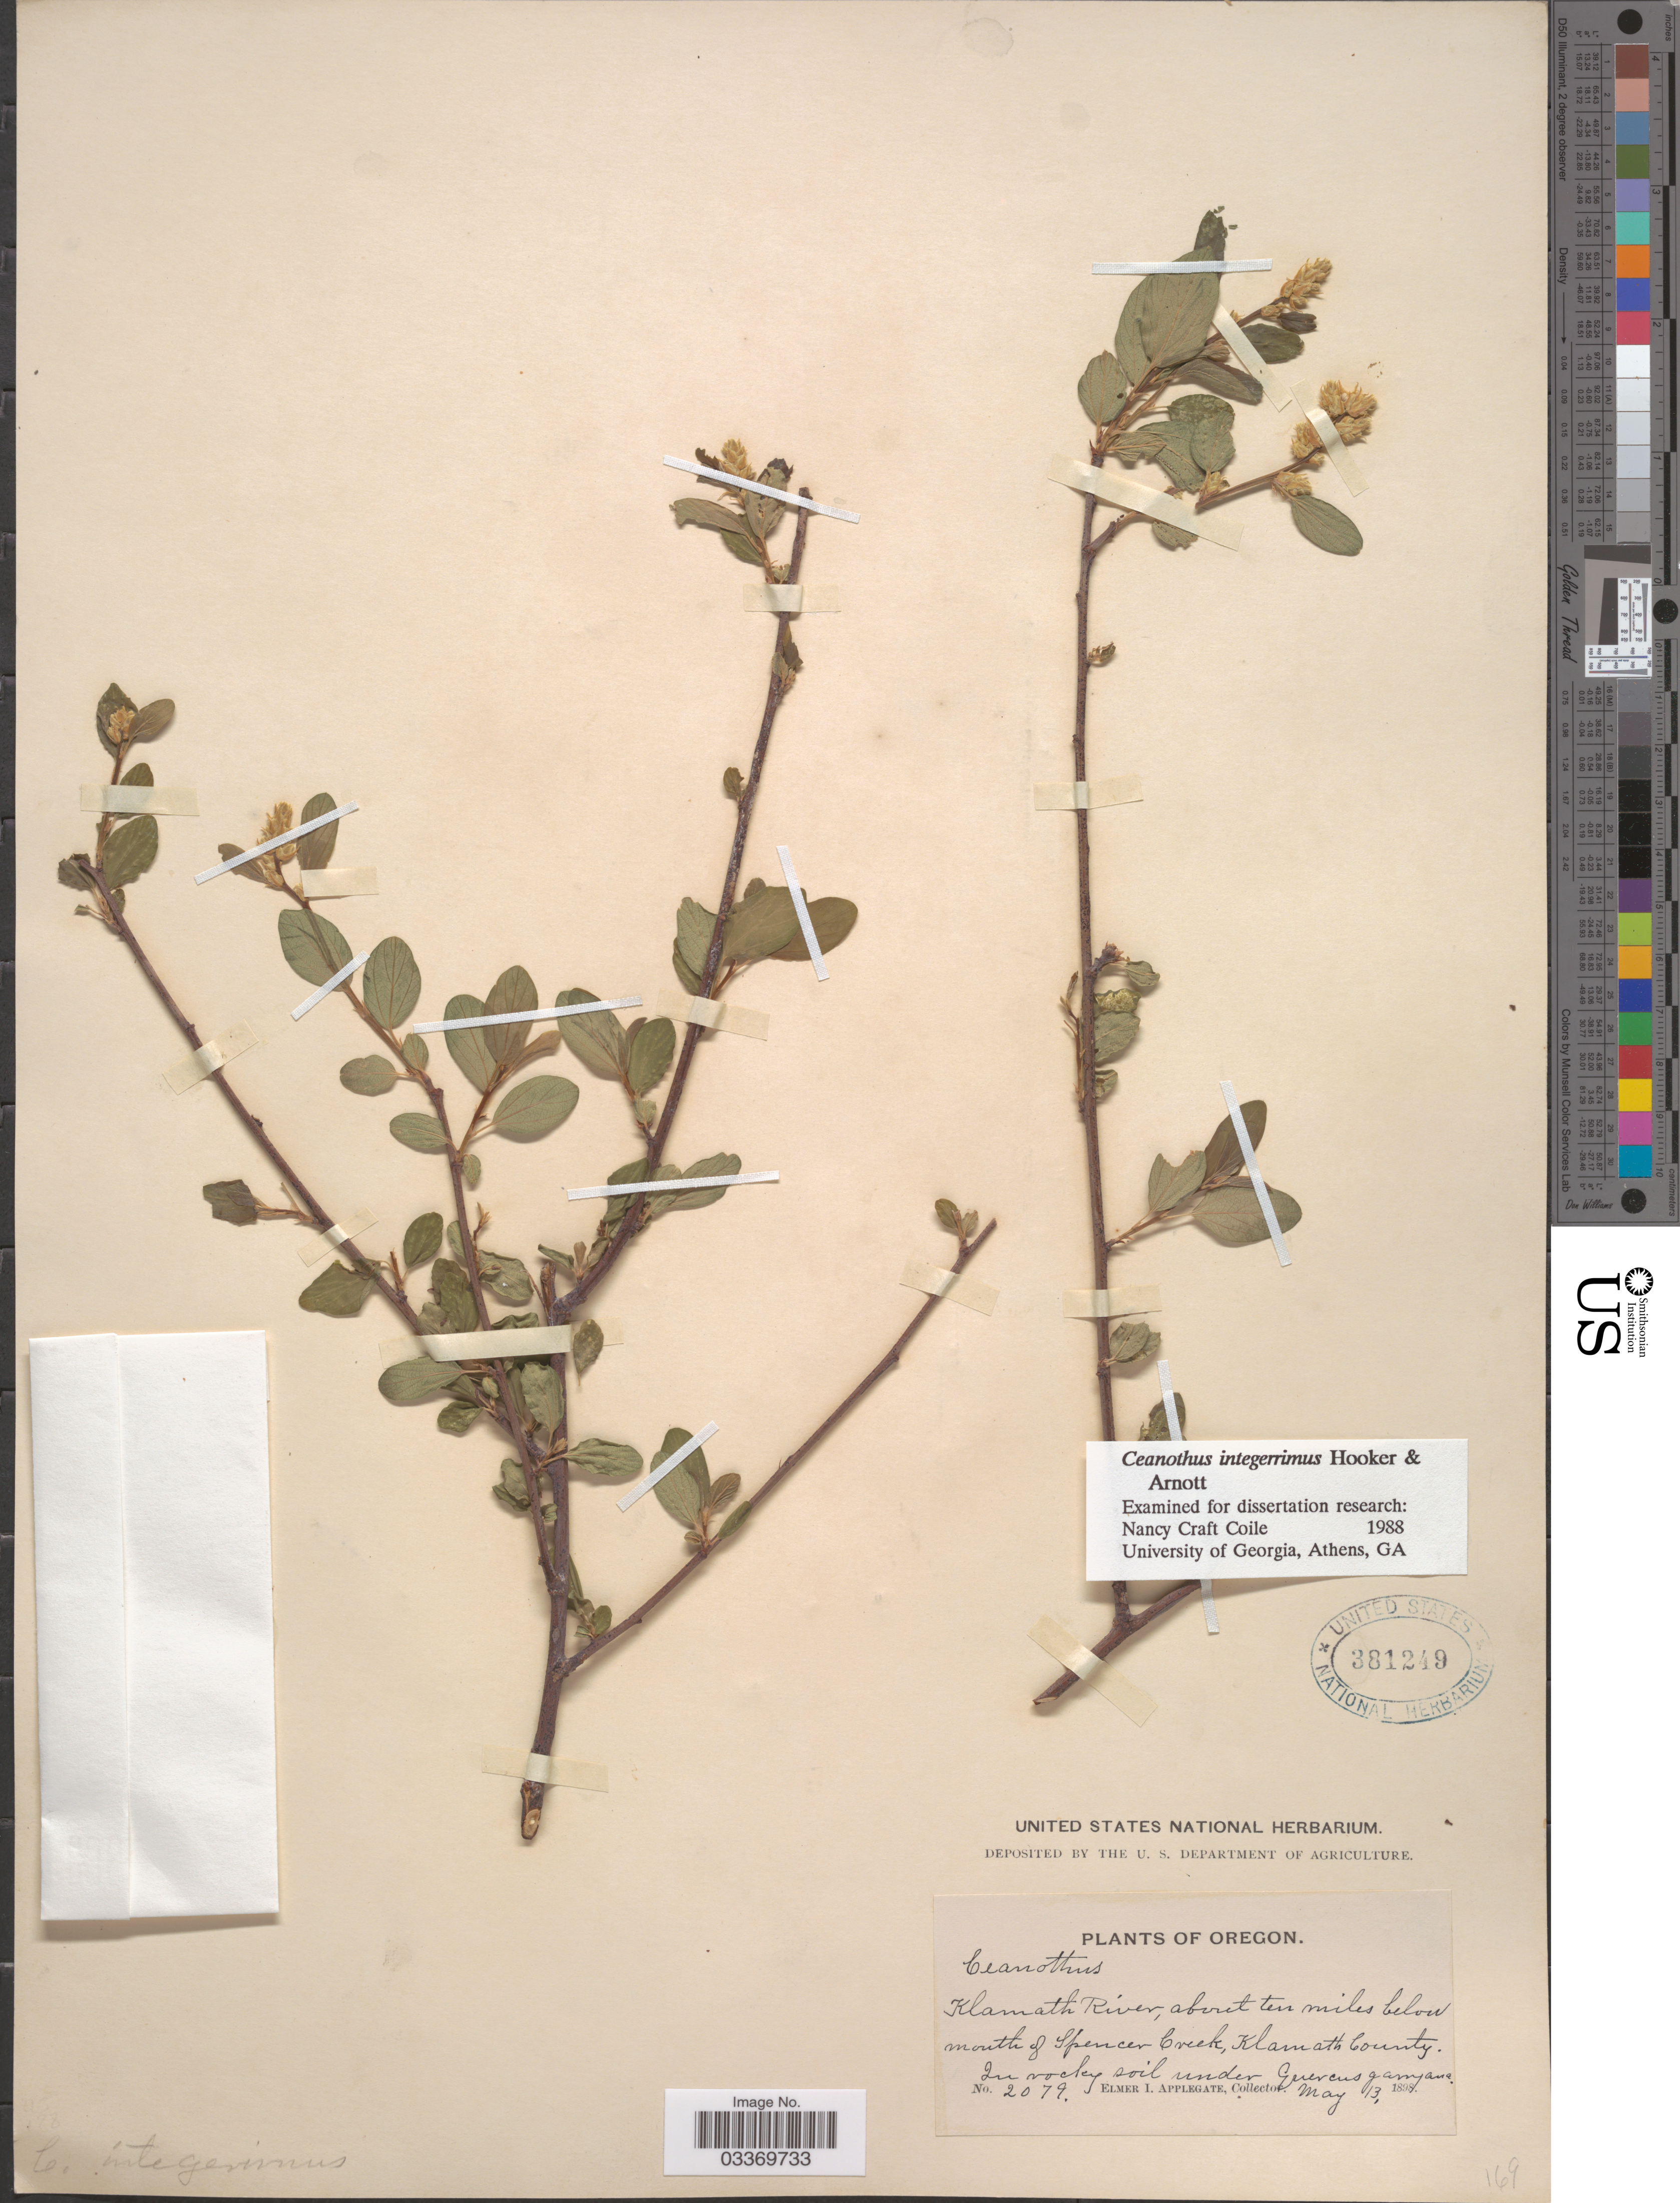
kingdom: Plantae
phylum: Tracheophyta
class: Magnoliopsida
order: Rosales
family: Rhamnaceae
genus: Ceanothus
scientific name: Ceanothus integerrimus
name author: Hook. & Arn.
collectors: E. I. Applegate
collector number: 2079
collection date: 1898-05-13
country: United States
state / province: Oregon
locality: Klamath River, about ten miles below mouth of Spencer Creek, Klamath County.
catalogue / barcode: US 381249